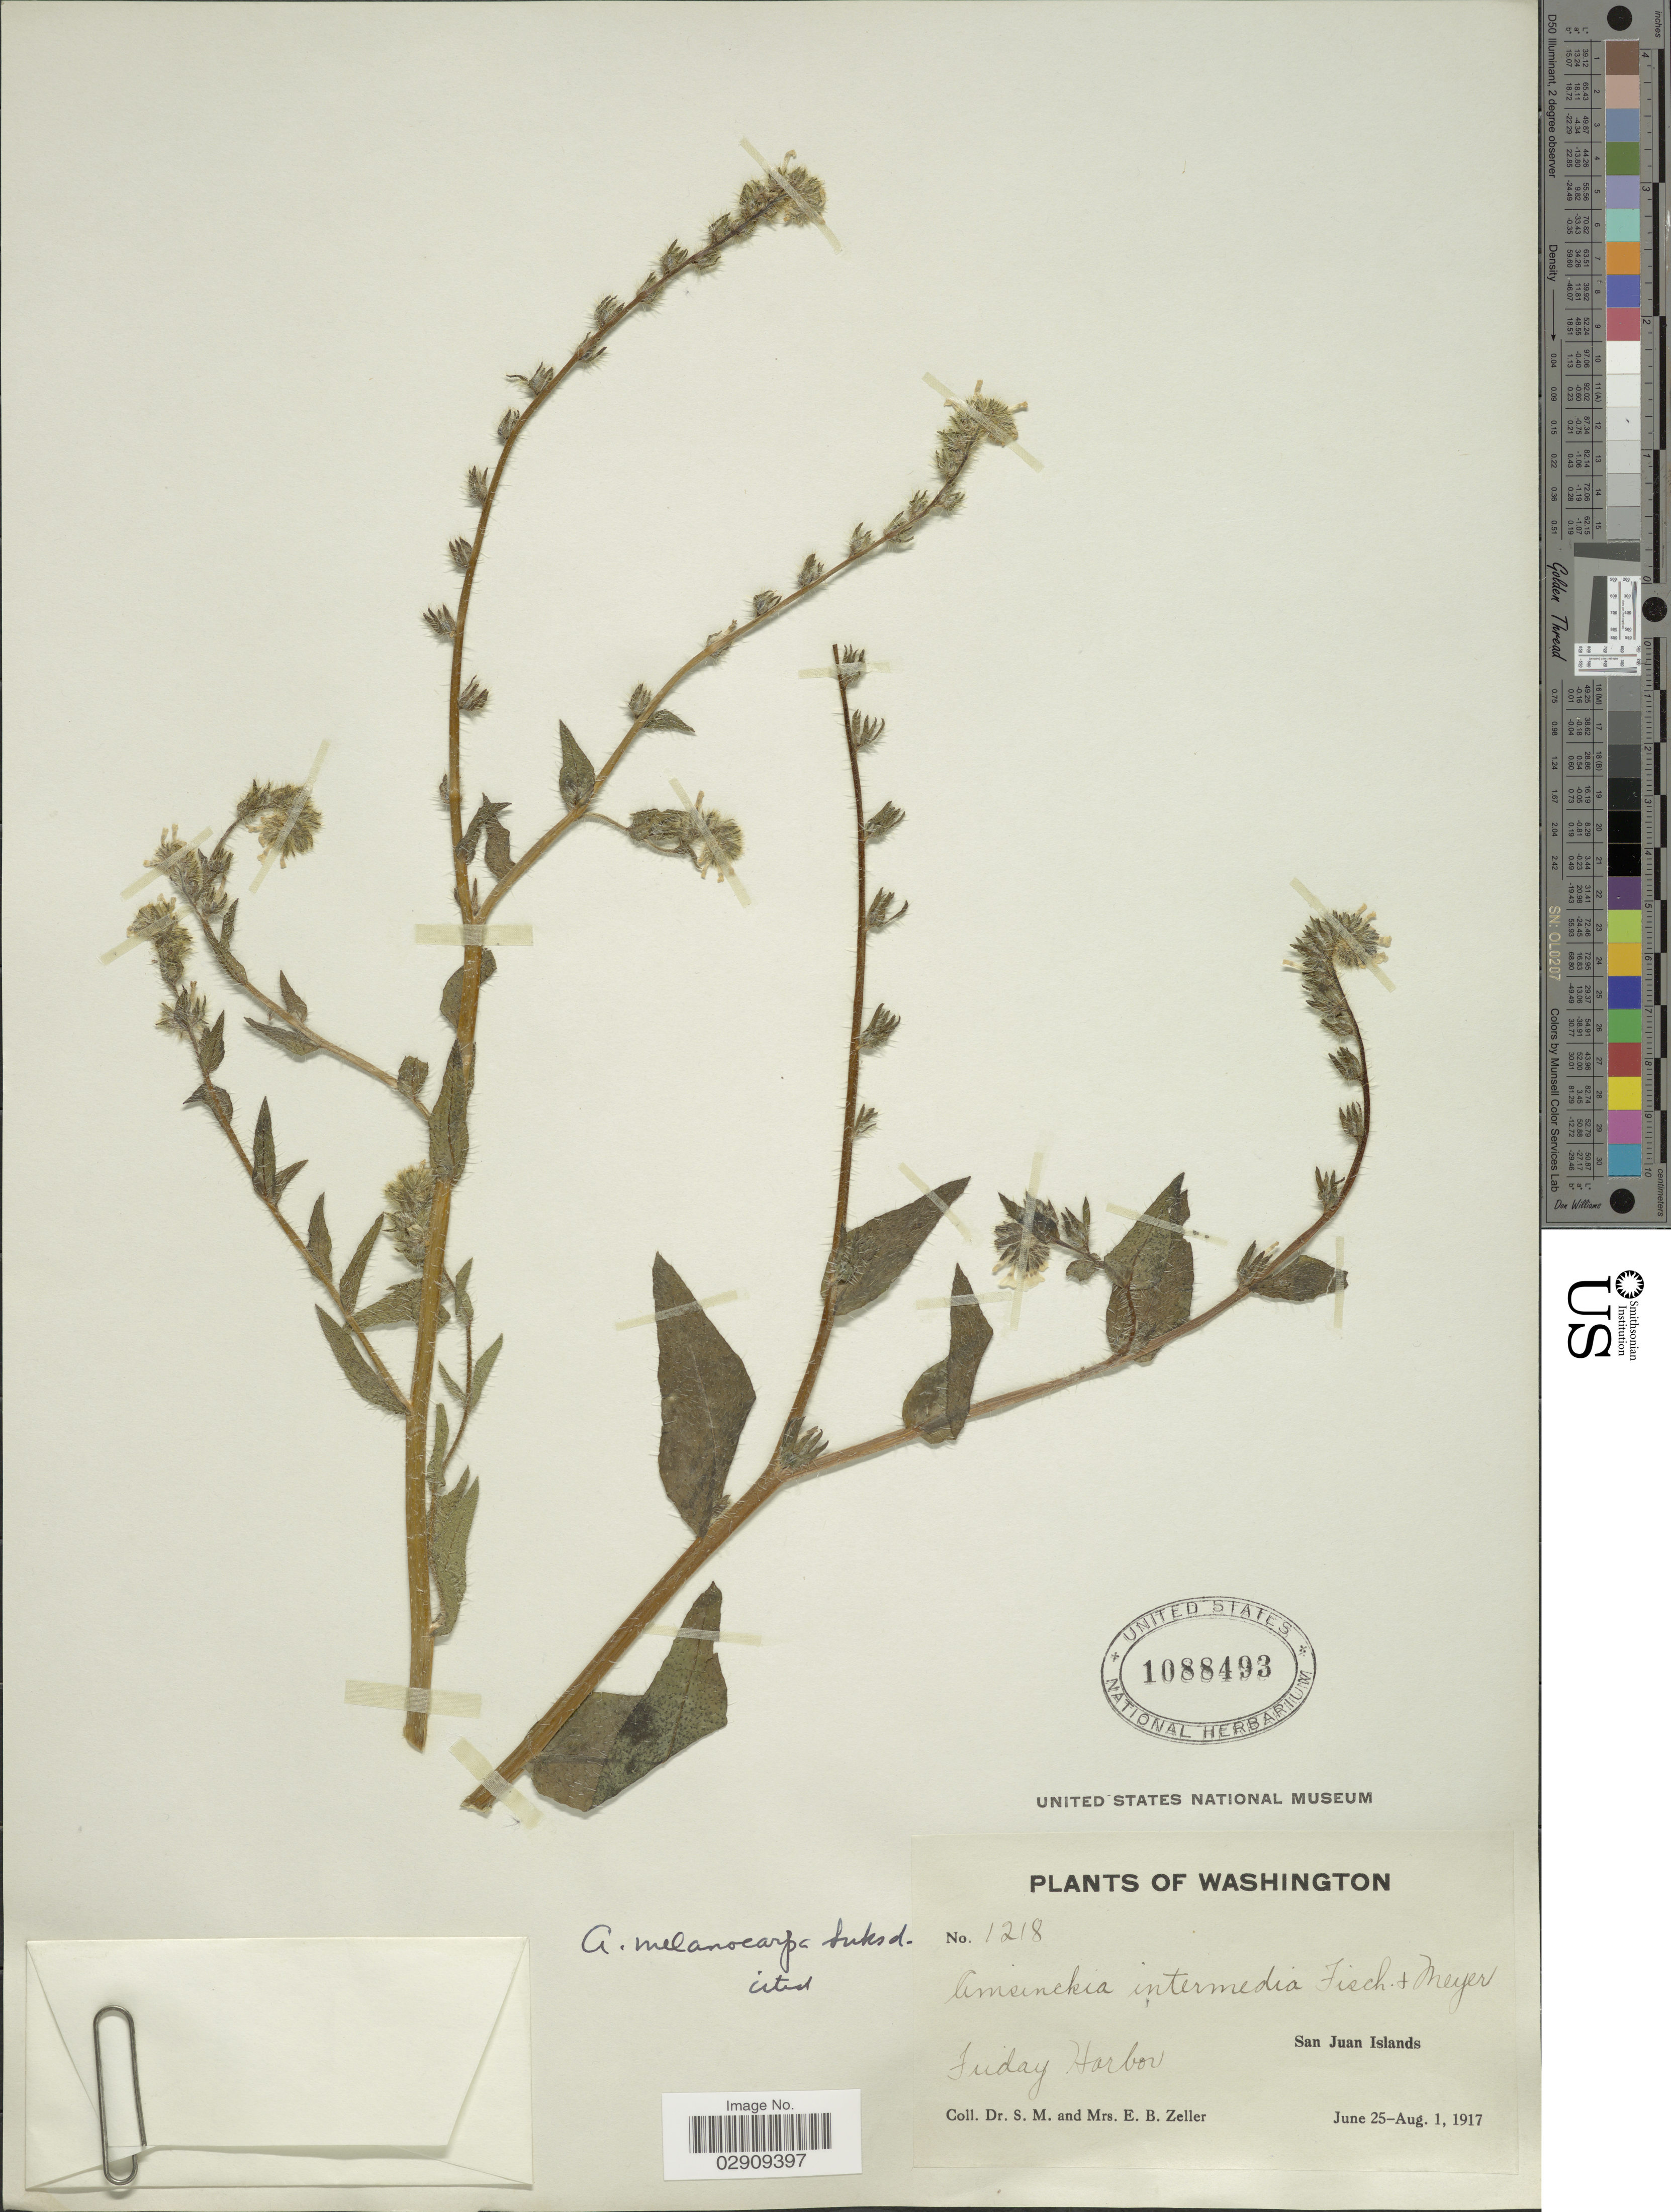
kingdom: Plantae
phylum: Tracheophyta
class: Magnoliopsida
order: Boraginales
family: Boraginaceae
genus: Amsinckia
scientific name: Amsinckia menziesii var. intermedia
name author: (Fisch. & C.A. Mey.) Ganders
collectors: S. Zeller & E. Zeller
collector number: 1218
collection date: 1917-06-25/1917-08-01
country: United States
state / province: Washington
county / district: San Juan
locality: Friday Harbor. San Juan Islands.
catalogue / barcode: US 1088493